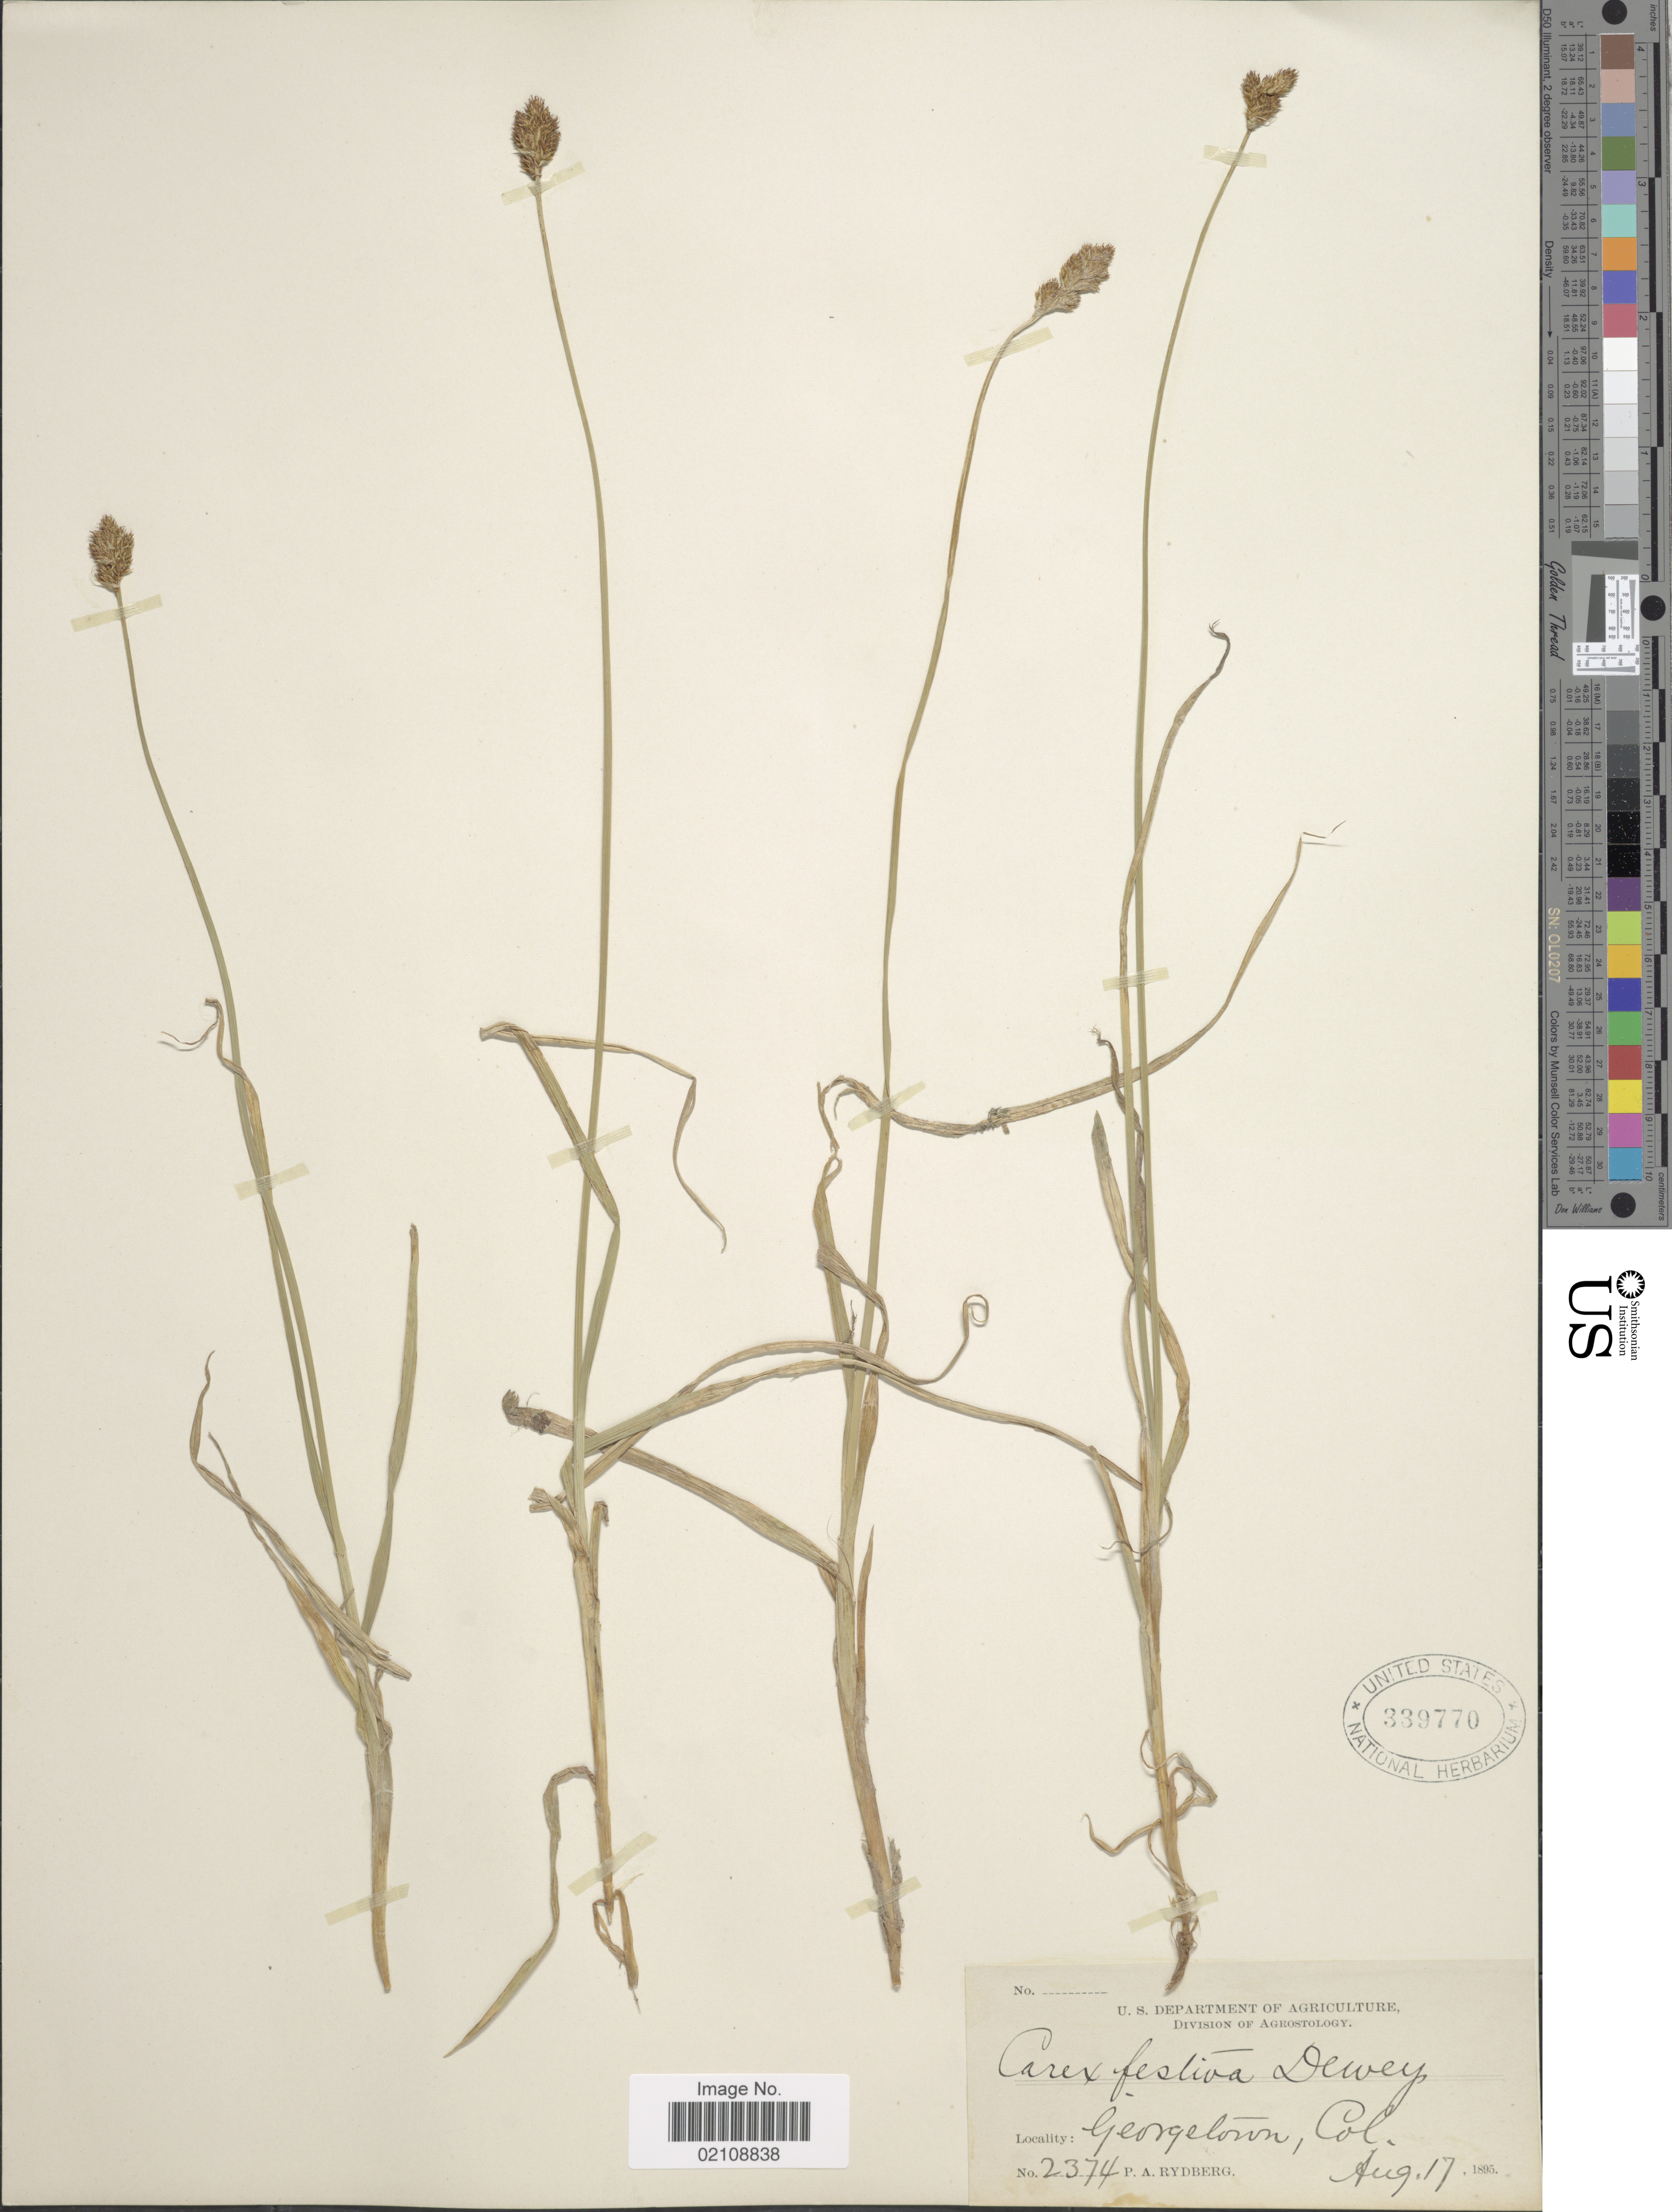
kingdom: Plantae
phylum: Tracheophyta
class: Liliopsida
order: Poales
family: Cyperaceae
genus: Carex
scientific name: Carex microptera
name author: Mack.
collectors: P. A. Rydberg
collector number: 2374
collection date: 1895-08-17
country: United States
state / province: Colorado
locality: Georgetown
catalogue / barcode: US 339770